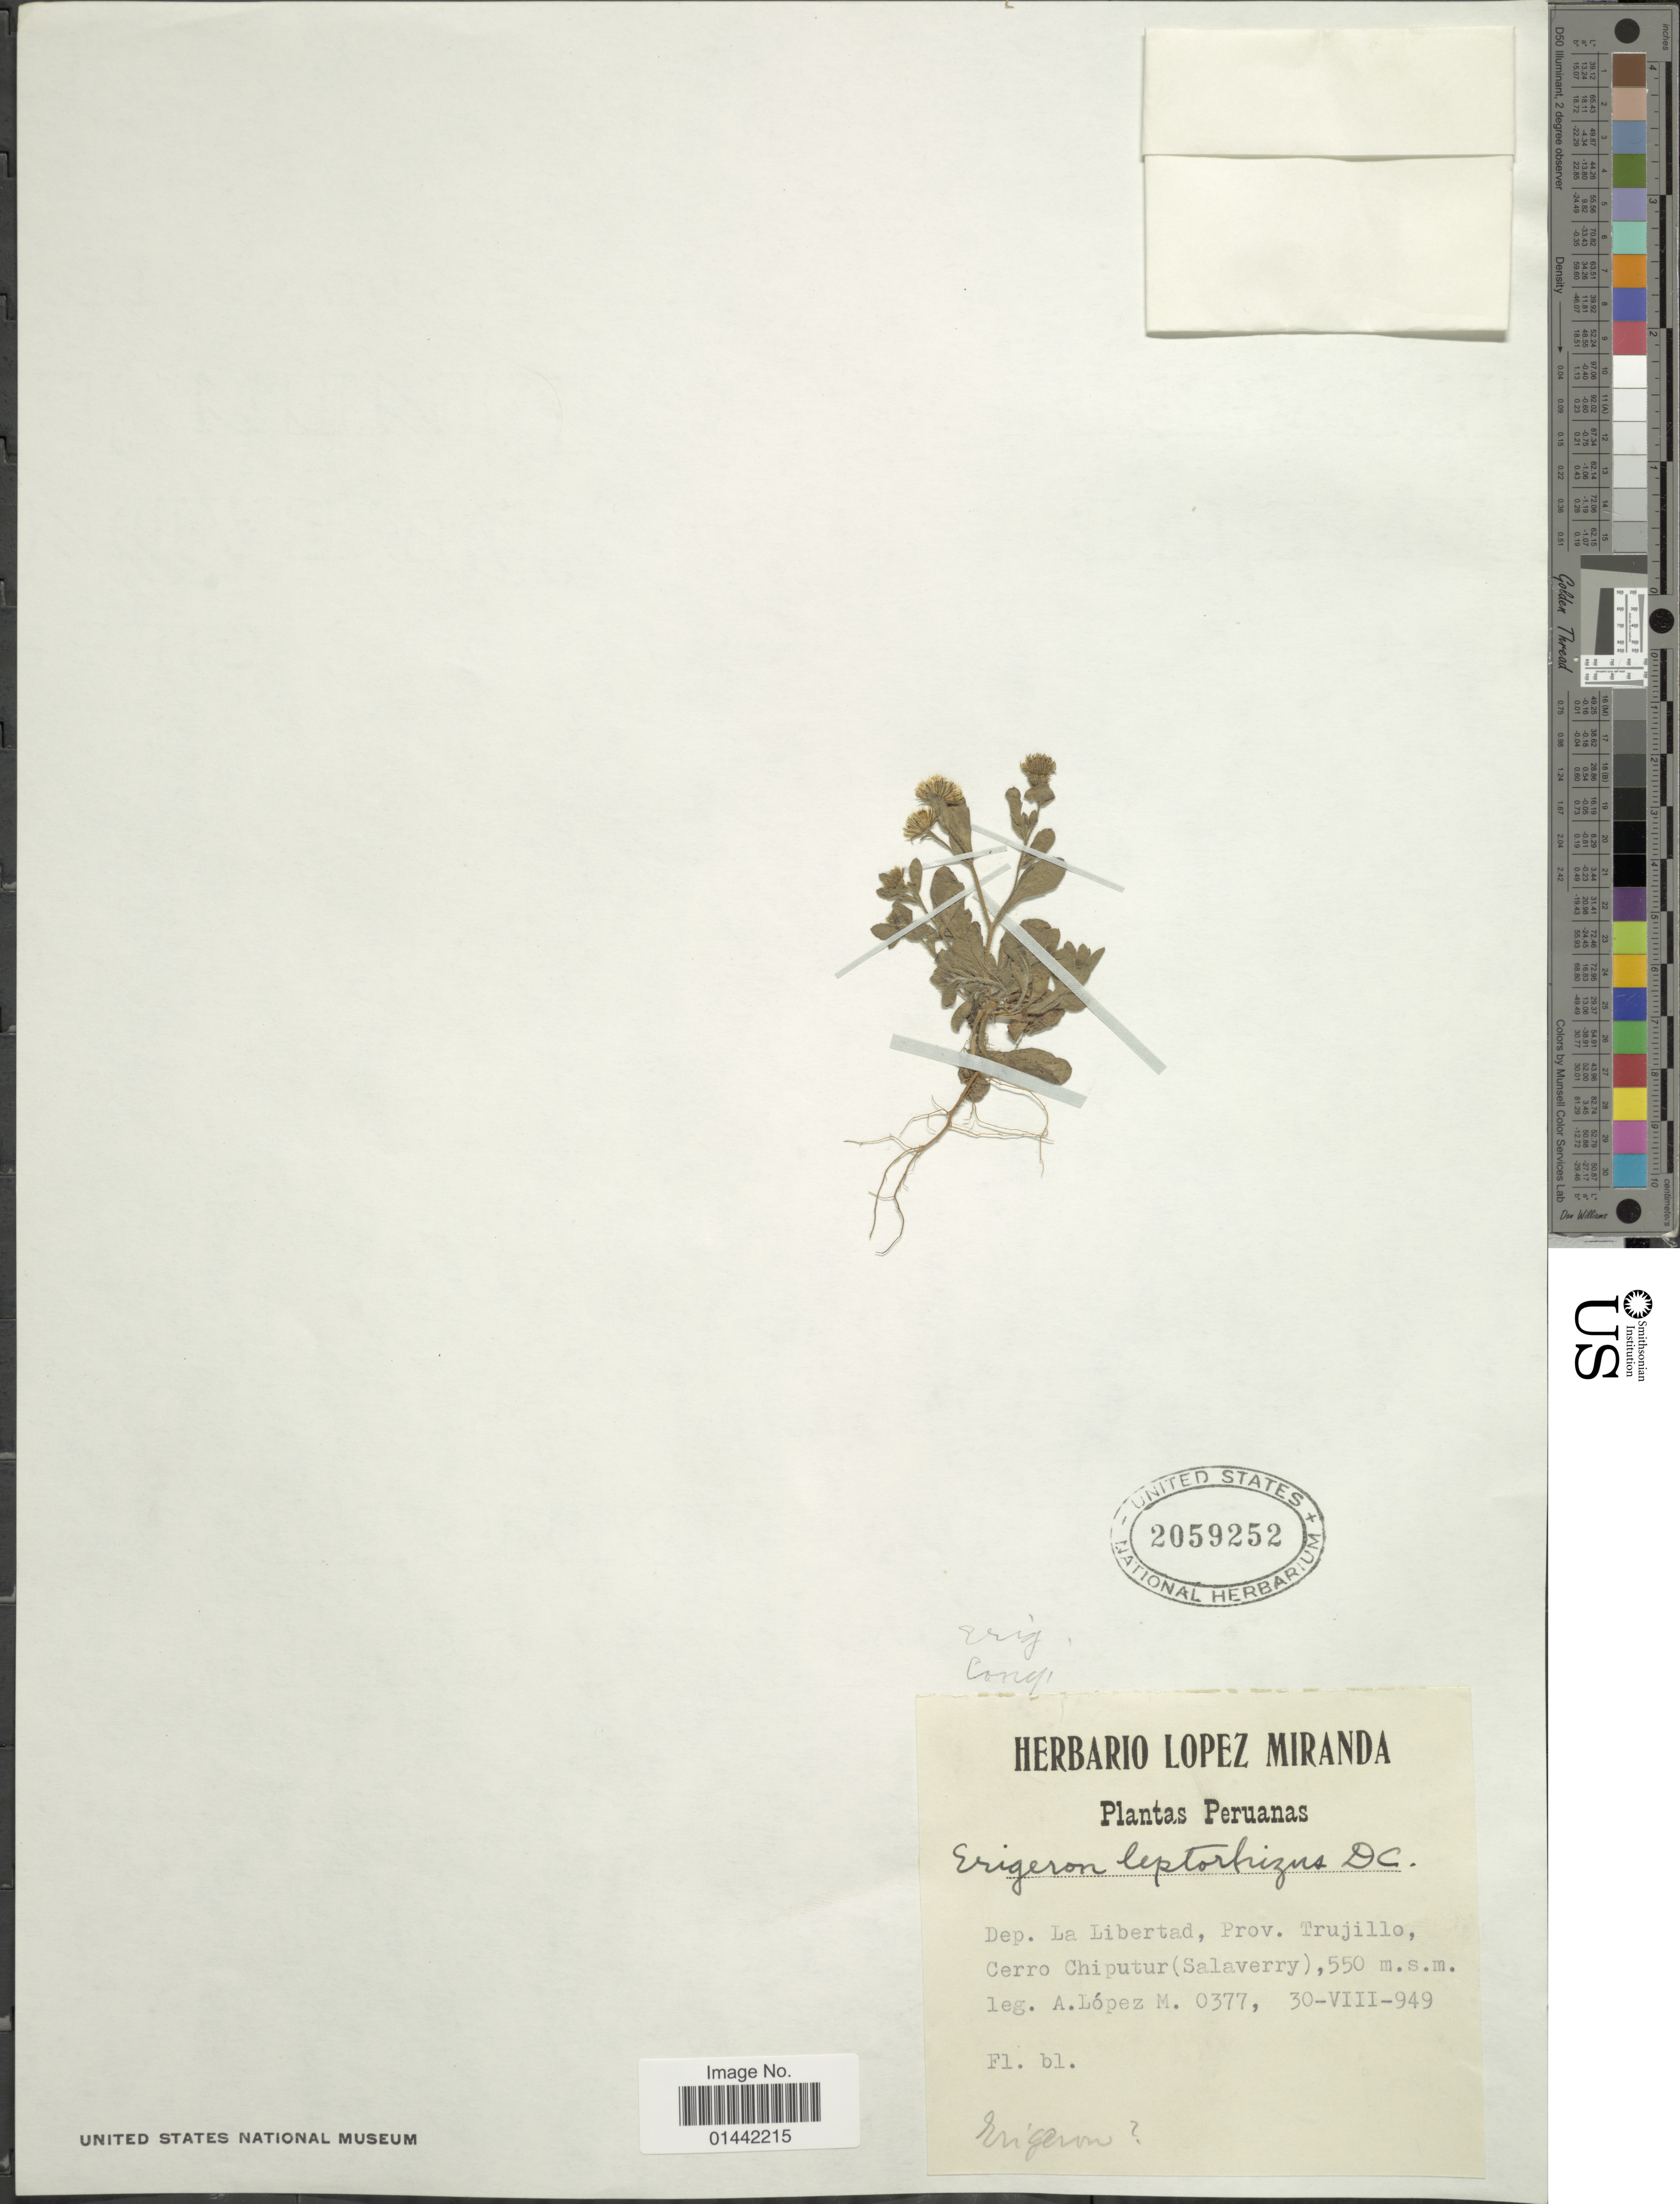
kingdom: Plantae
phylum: Tracheophyta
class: Magnoliopsida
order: Asterales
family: Asteraceae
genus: Erigeron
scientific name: Erigeron leptorhizon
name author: DC.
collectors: A. López M.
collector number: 0377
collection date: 1949-08-30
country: Peru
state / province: La Libertad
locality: Prov. Trujillo, Cerro Chiputur (Salaverry)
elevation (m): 550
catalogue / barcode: US 2059252